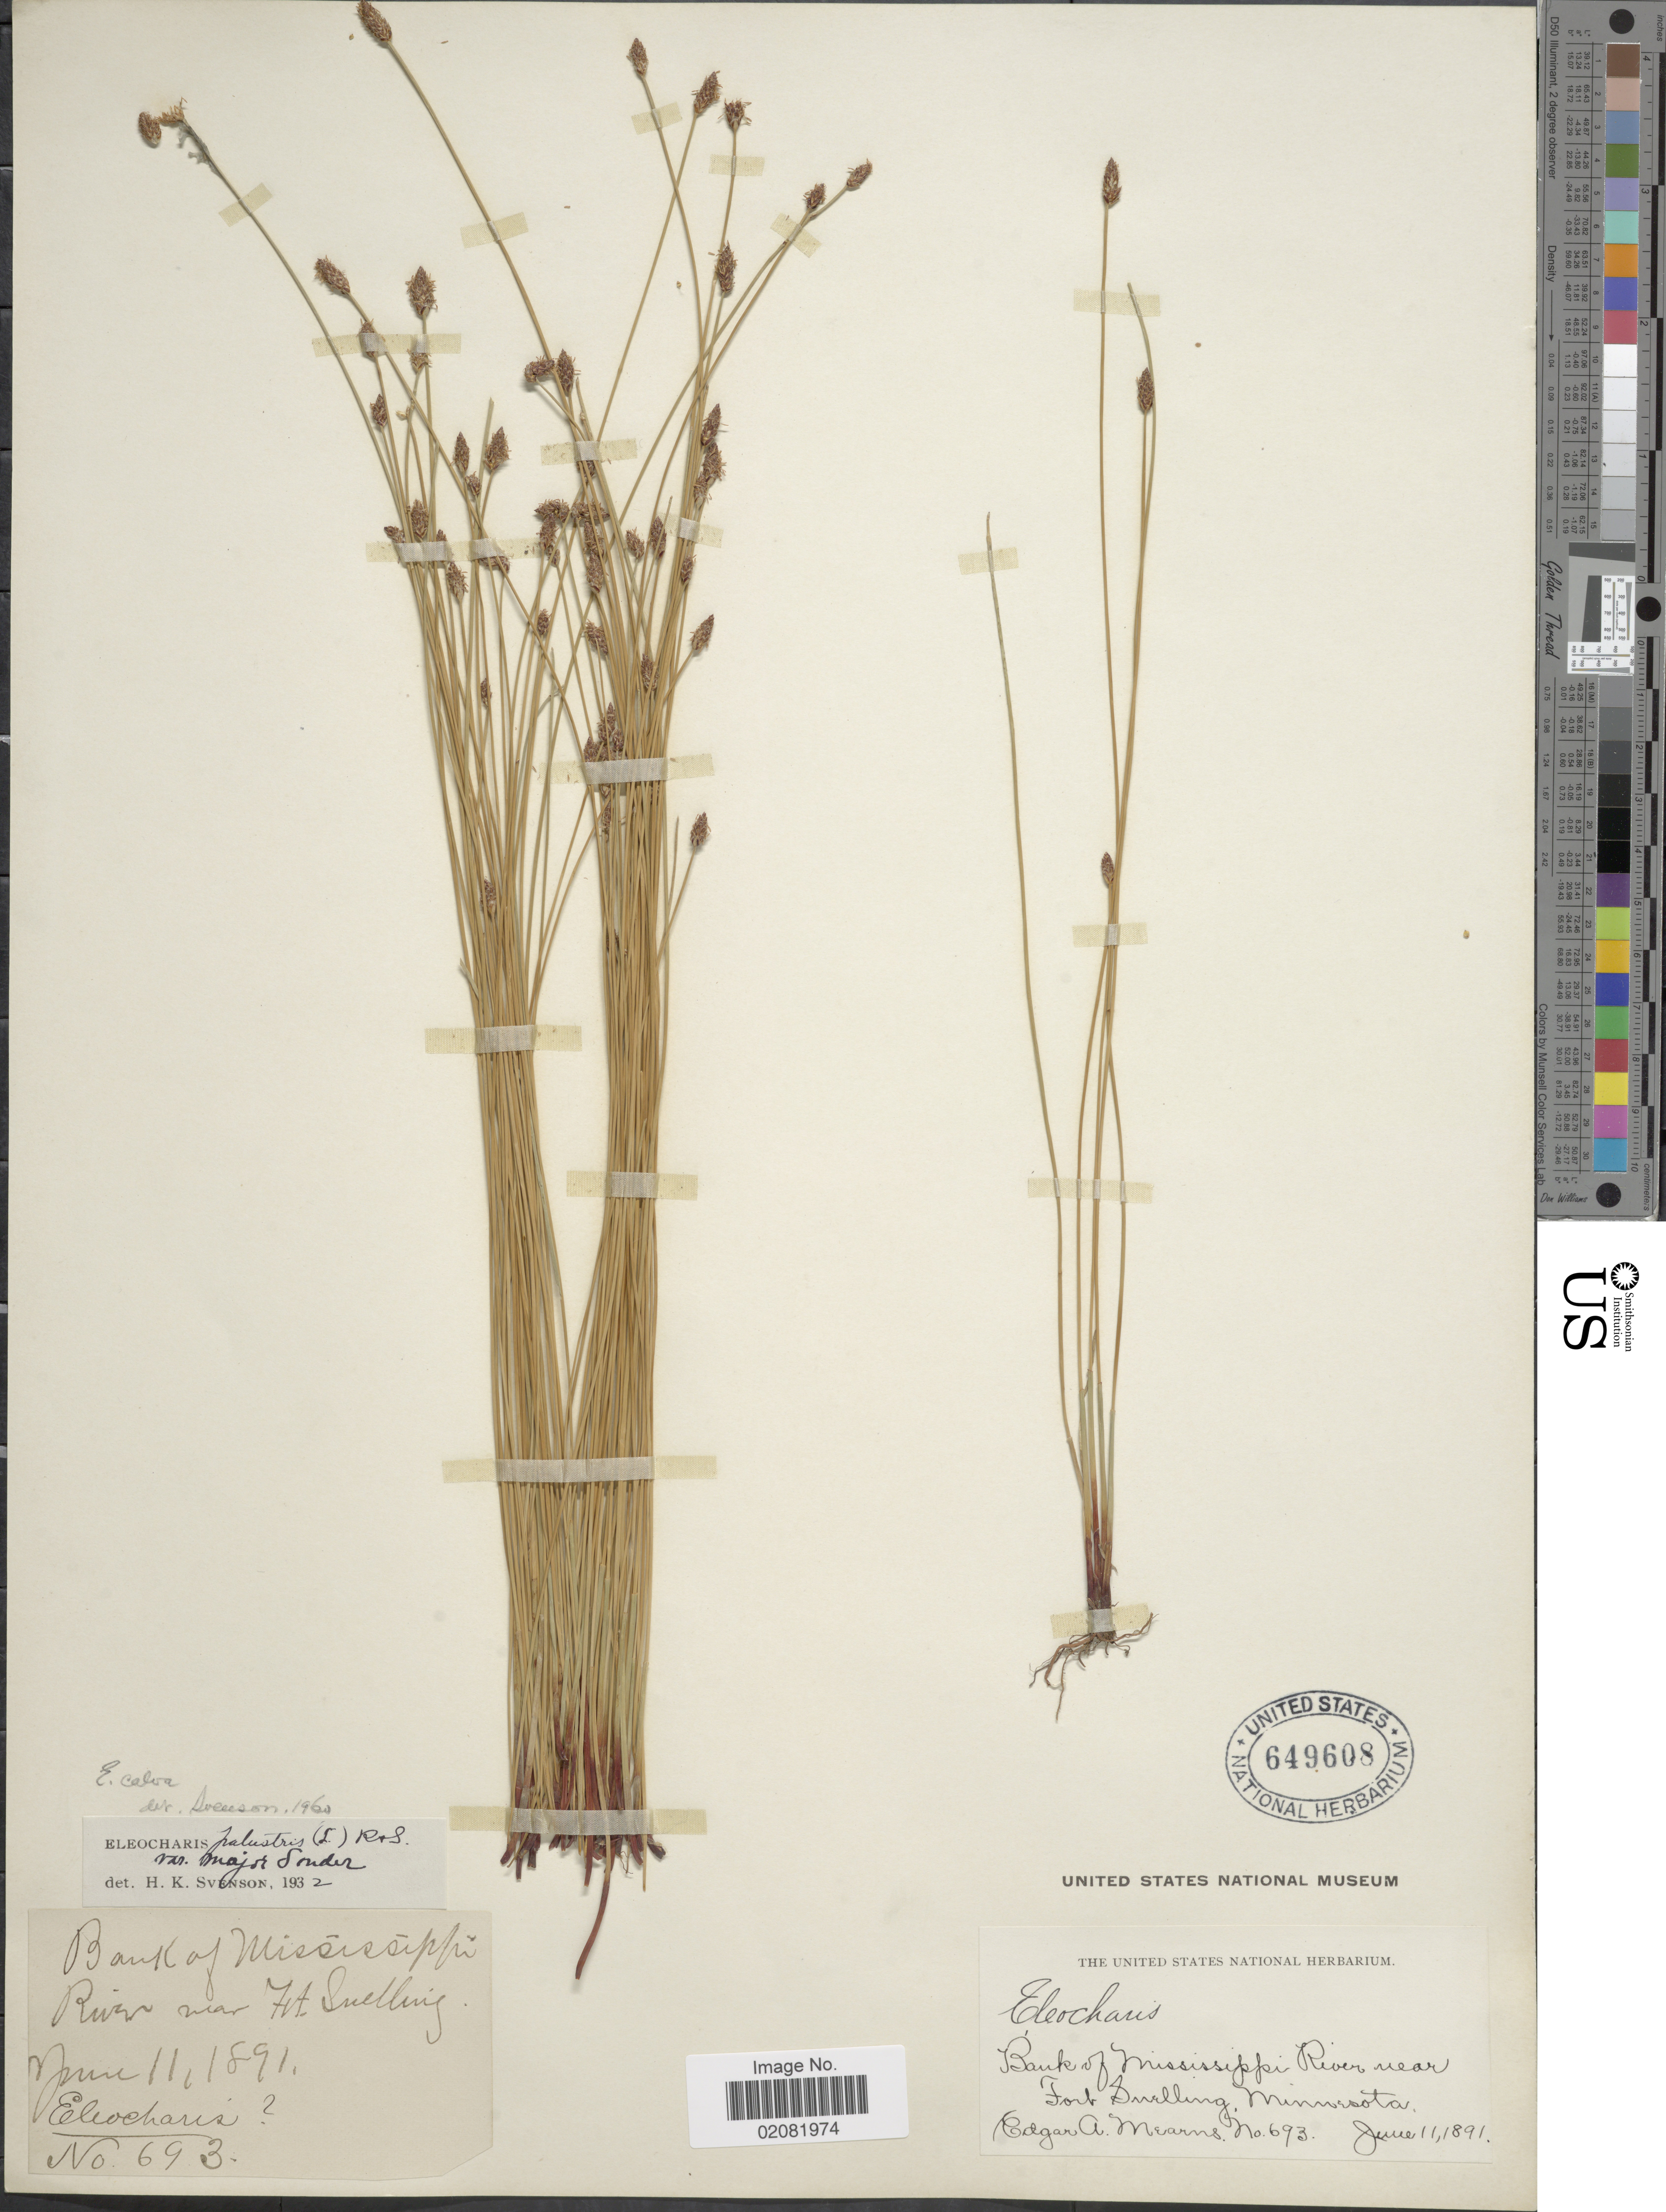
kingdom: Plantae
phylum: Tracheophyta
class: Liliopsida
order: Poales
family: Cyperaceae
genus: Eleocharis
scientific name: Eleocharis erythropoda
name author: Steud.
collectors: E. A. Mearns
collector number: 693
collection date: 1891-06-11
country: United States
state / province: Minnesota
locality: Banks of Mississippi River near Fort Snelling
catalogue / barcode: US 649608